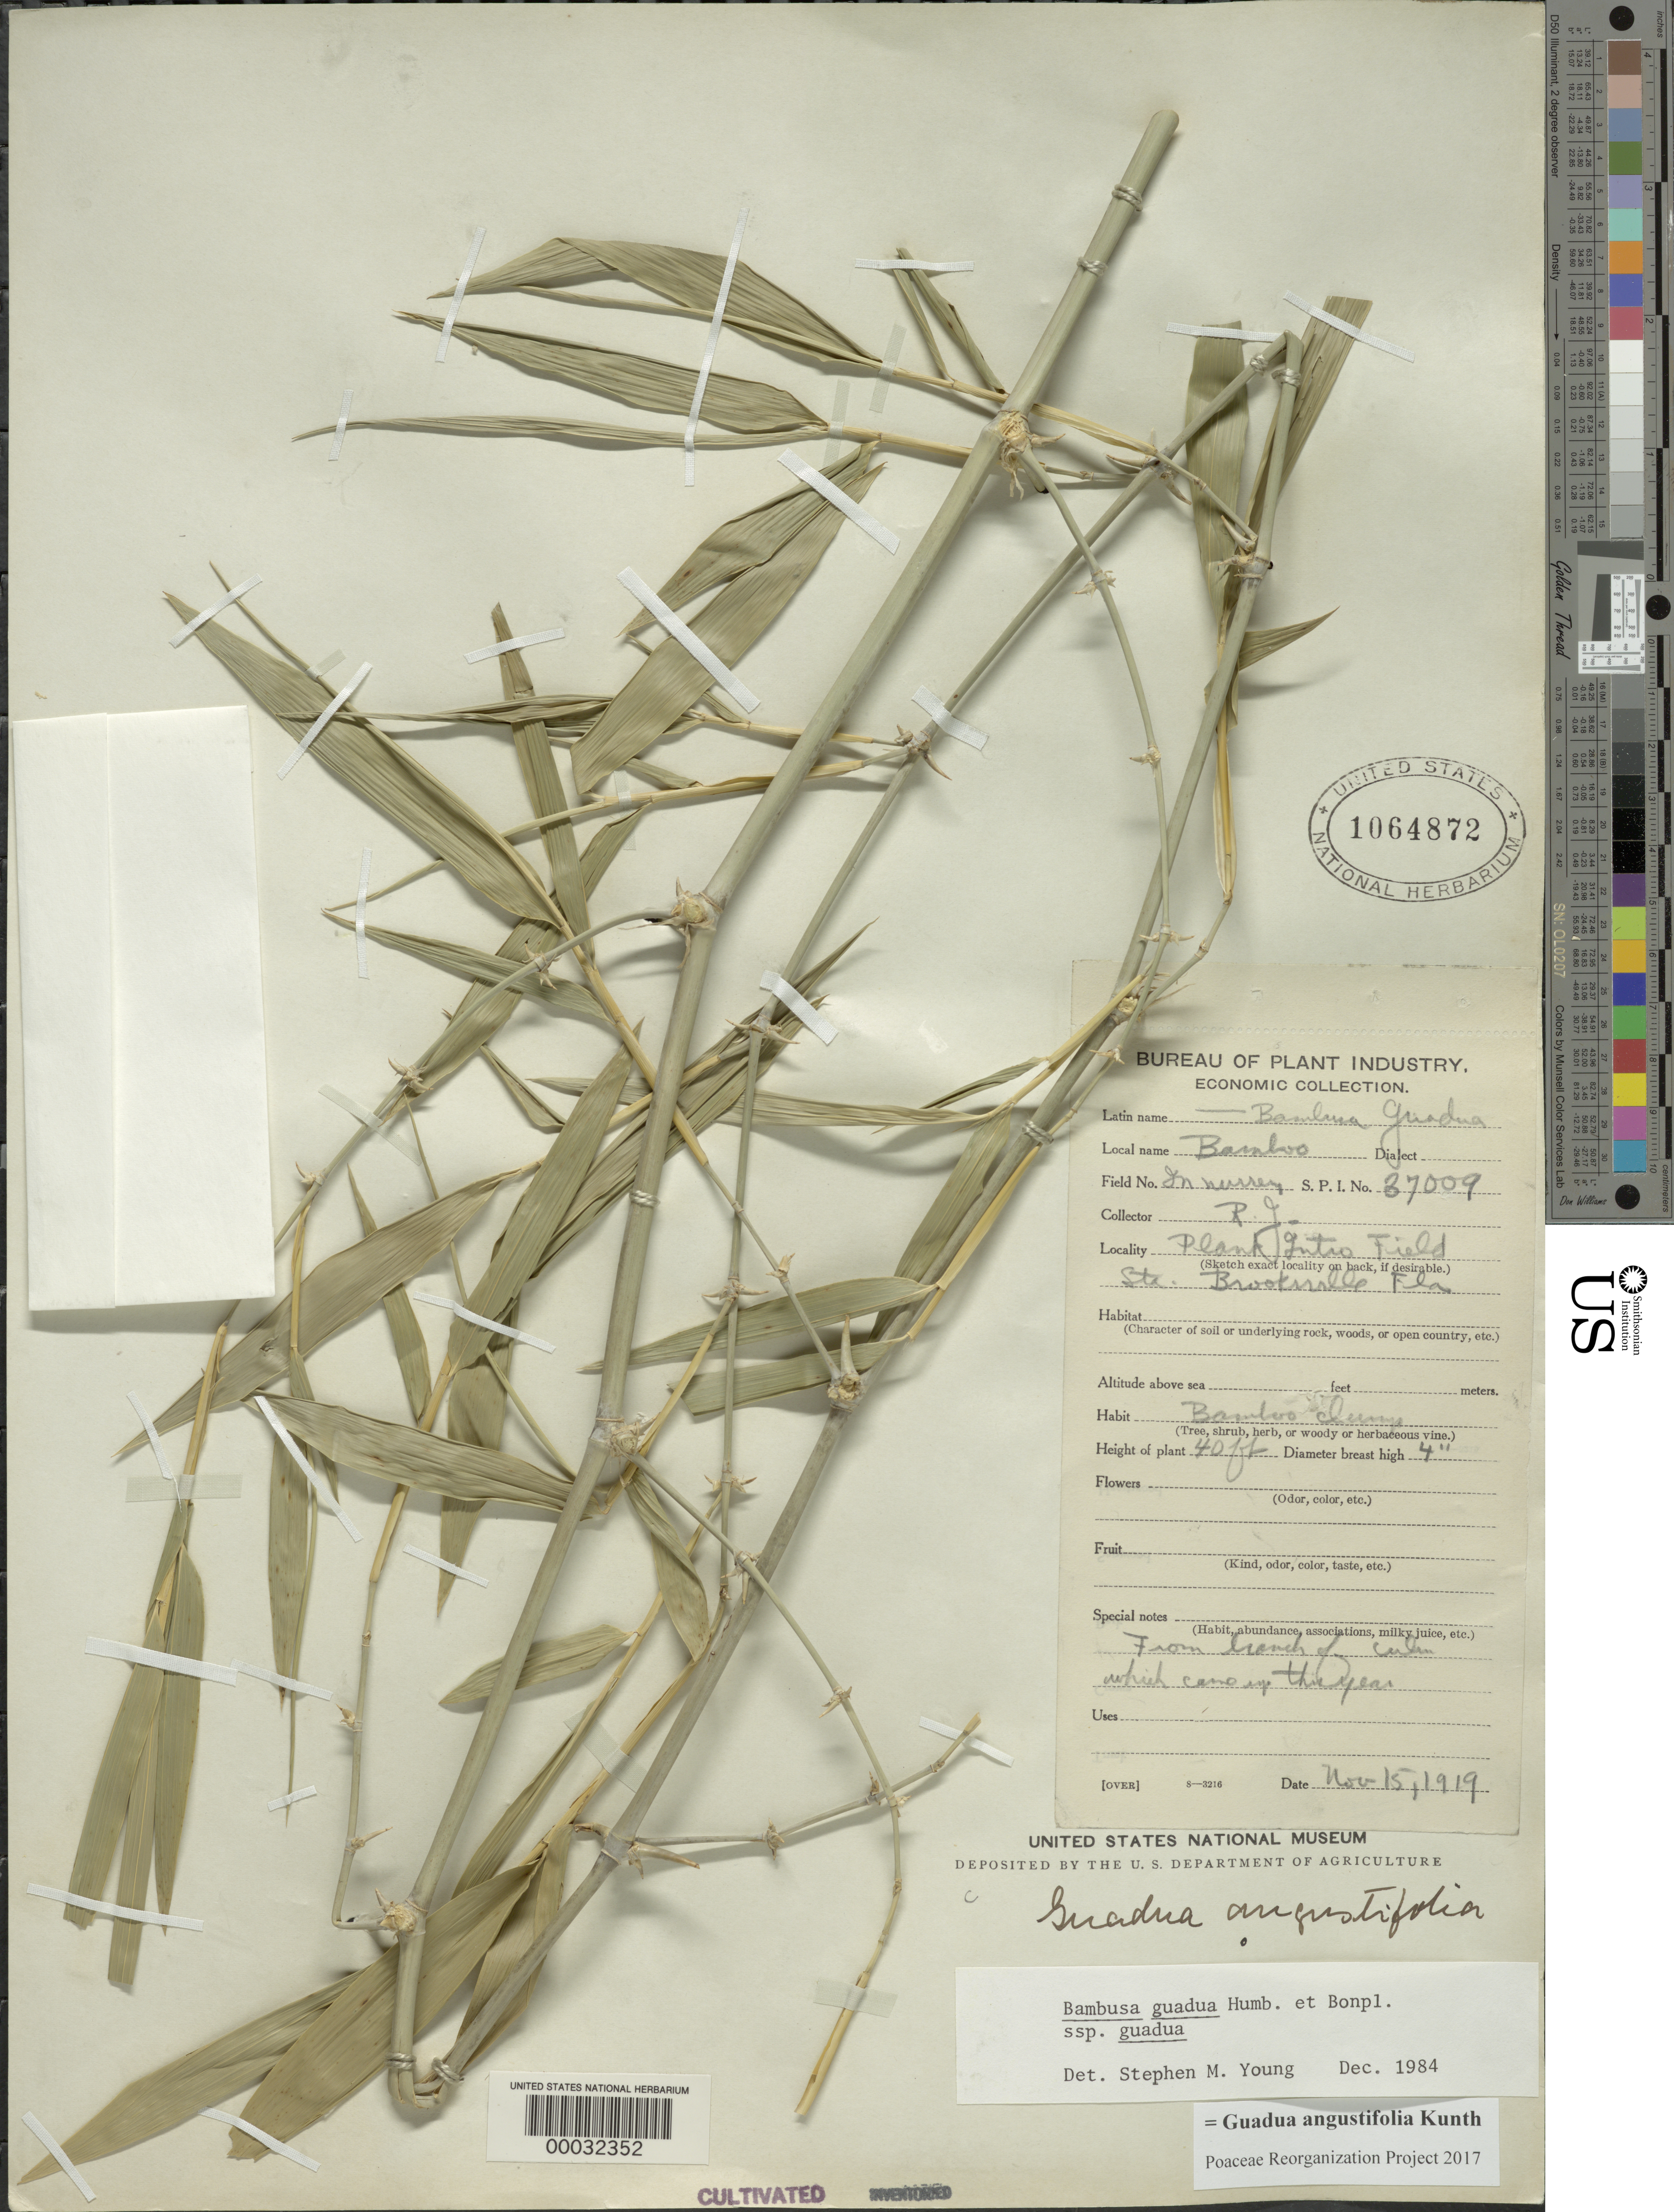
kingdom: Plantae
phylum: Tracheophyta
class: Liliopsida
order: Poales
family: Poaceae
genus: Guadua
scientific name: Guadua angustifolia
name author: Kunth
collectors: R. J.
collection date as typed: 15 Nov 1919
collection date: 1919-11-15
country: United States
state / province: Florida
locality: Plant introduction, field station, Brooksville.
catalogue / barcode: US 1064872